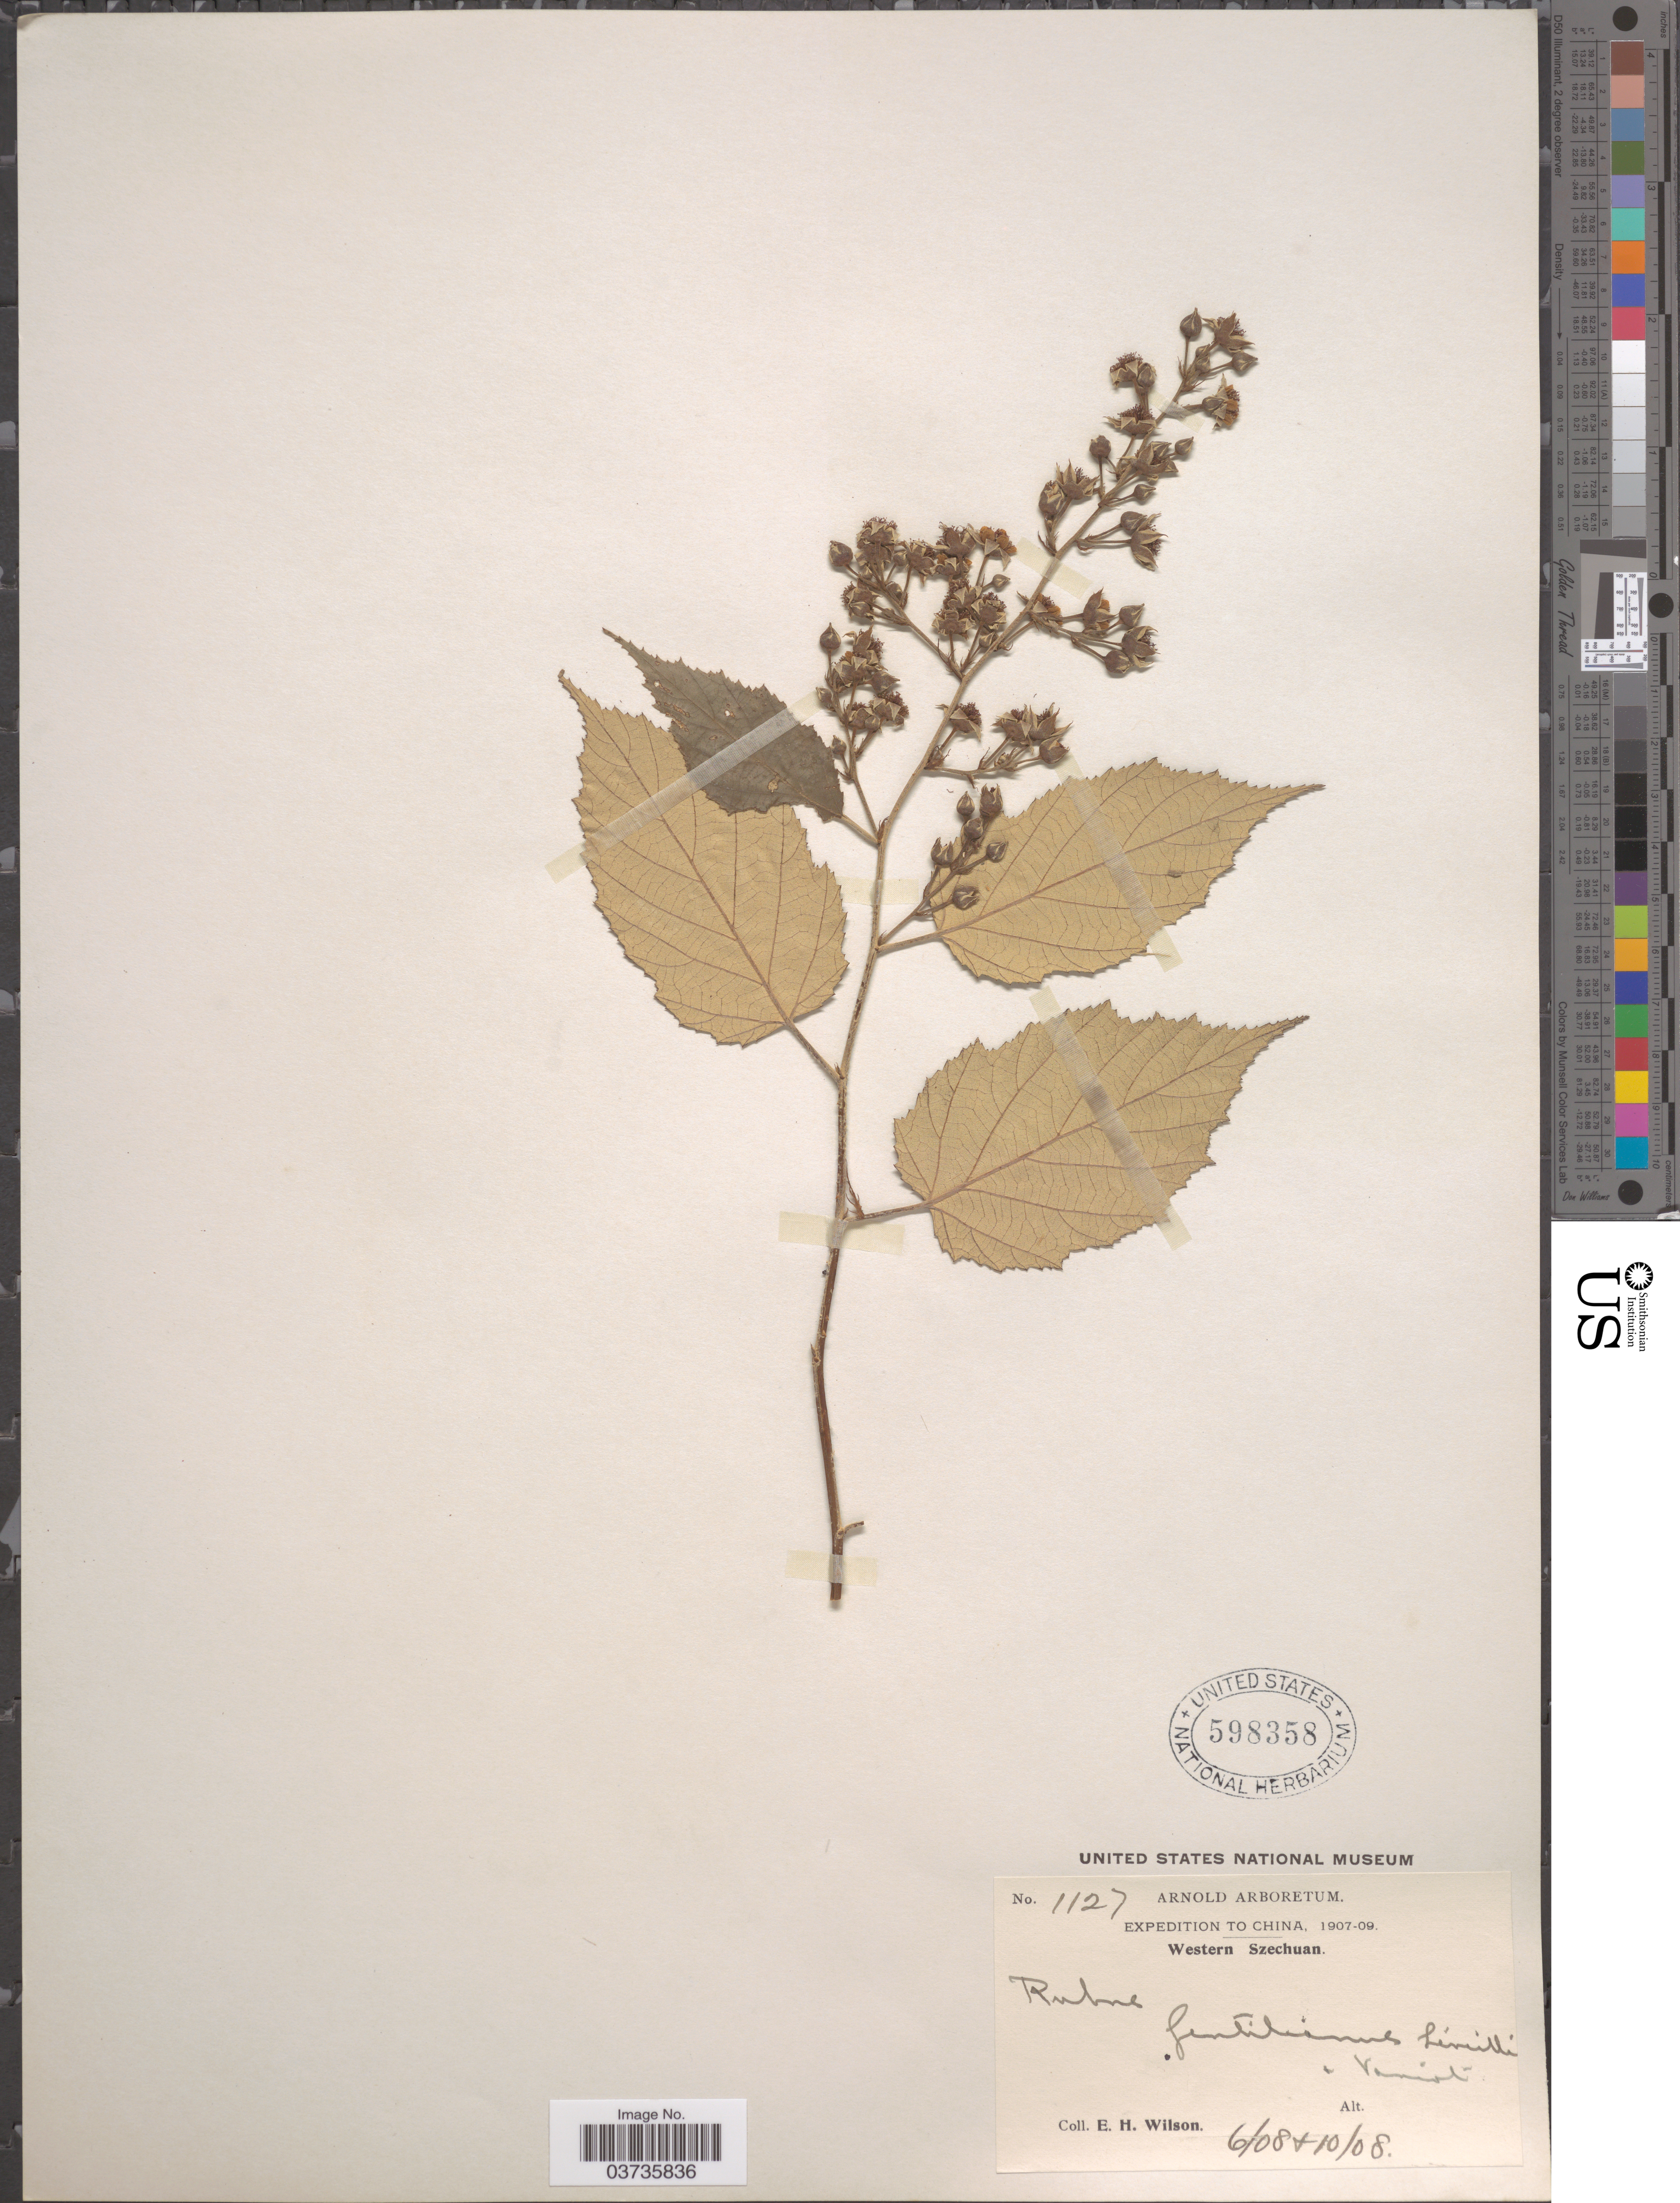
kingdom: Plantae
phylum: Tracheophyta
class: Magnoliopsida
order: Rosales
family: Rosaceae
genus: Rubus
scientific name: Rubus gentilianus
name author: H. Lév. & Vaniot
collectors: E. Wilson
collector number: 1127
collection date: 1908-06/1908-10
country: China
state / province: Sichuan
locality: Western Szechuan.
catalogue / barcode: US 598358